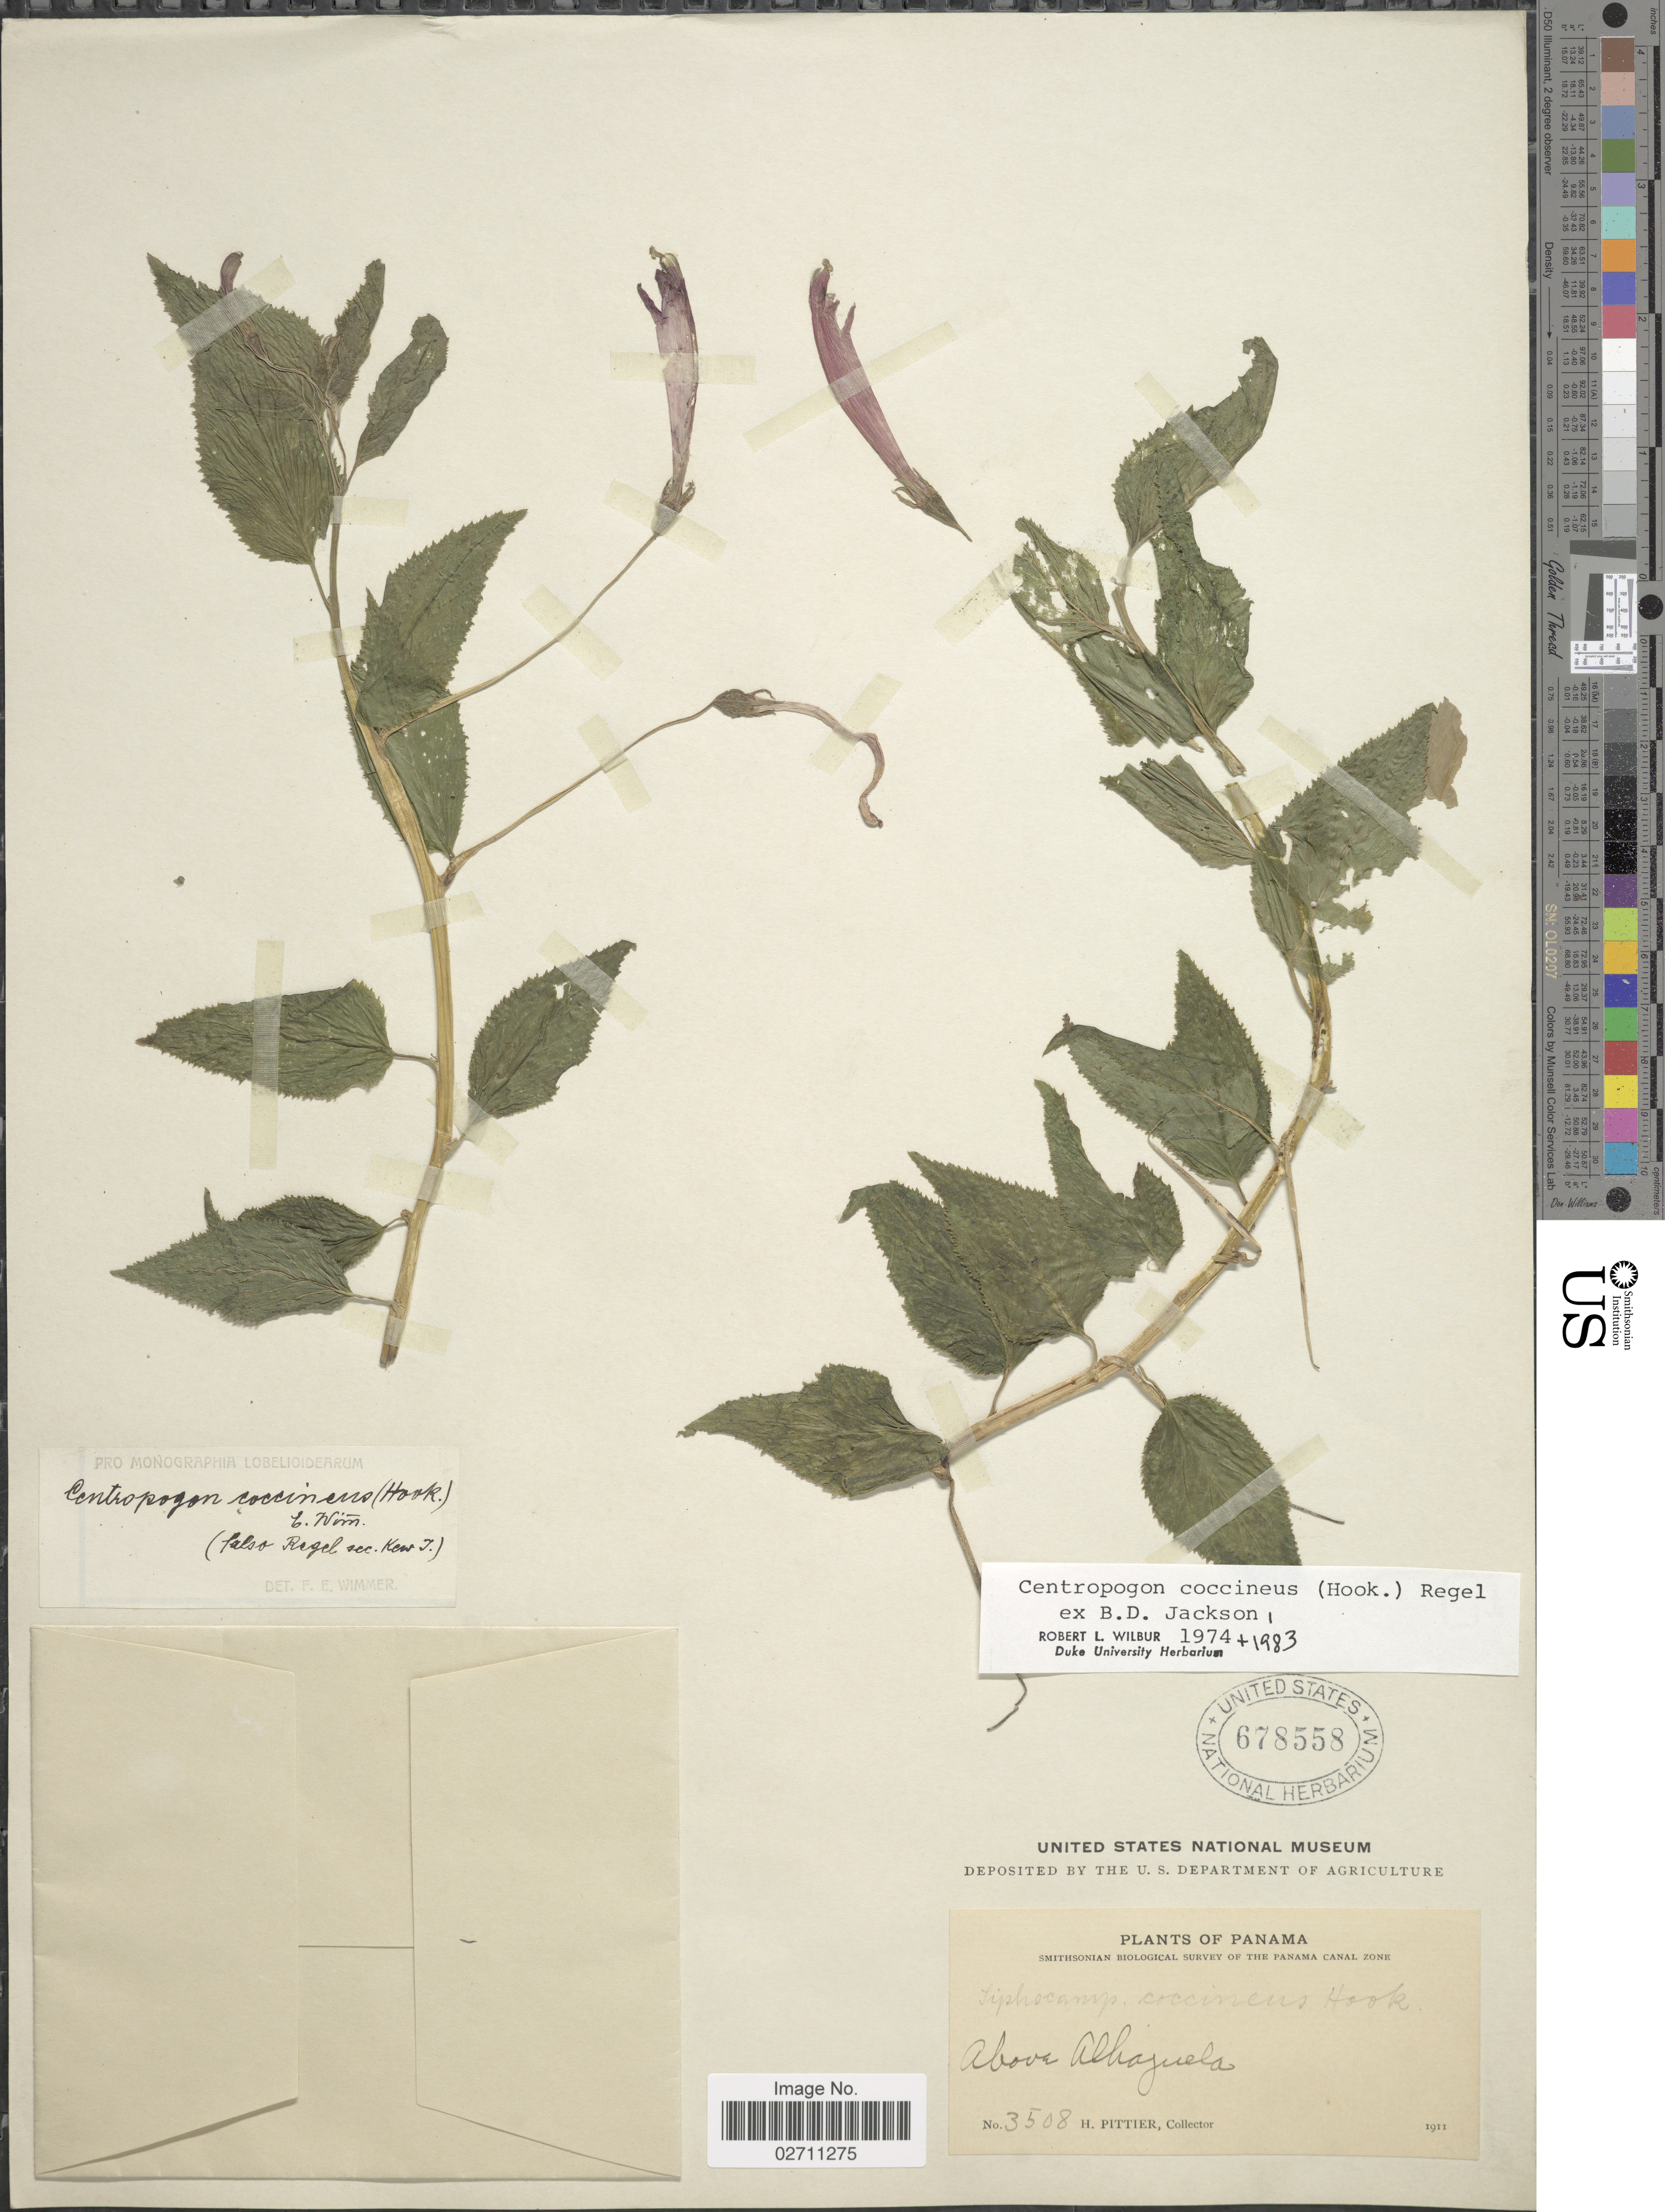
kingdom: Plantae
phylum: Tracheophyta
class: Magnoliopsida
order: Asterales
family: Campanulaceae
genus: Centropogon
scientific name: Centropogon coccineus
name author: (Hook.) Regel ex B.D. Jacks.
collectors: H. F. Pittier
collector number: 3508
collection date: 1911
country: Panama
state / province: Colón / Panamá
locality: The Panama Canal Zone, above Alhajuela.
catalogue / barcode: US 678558